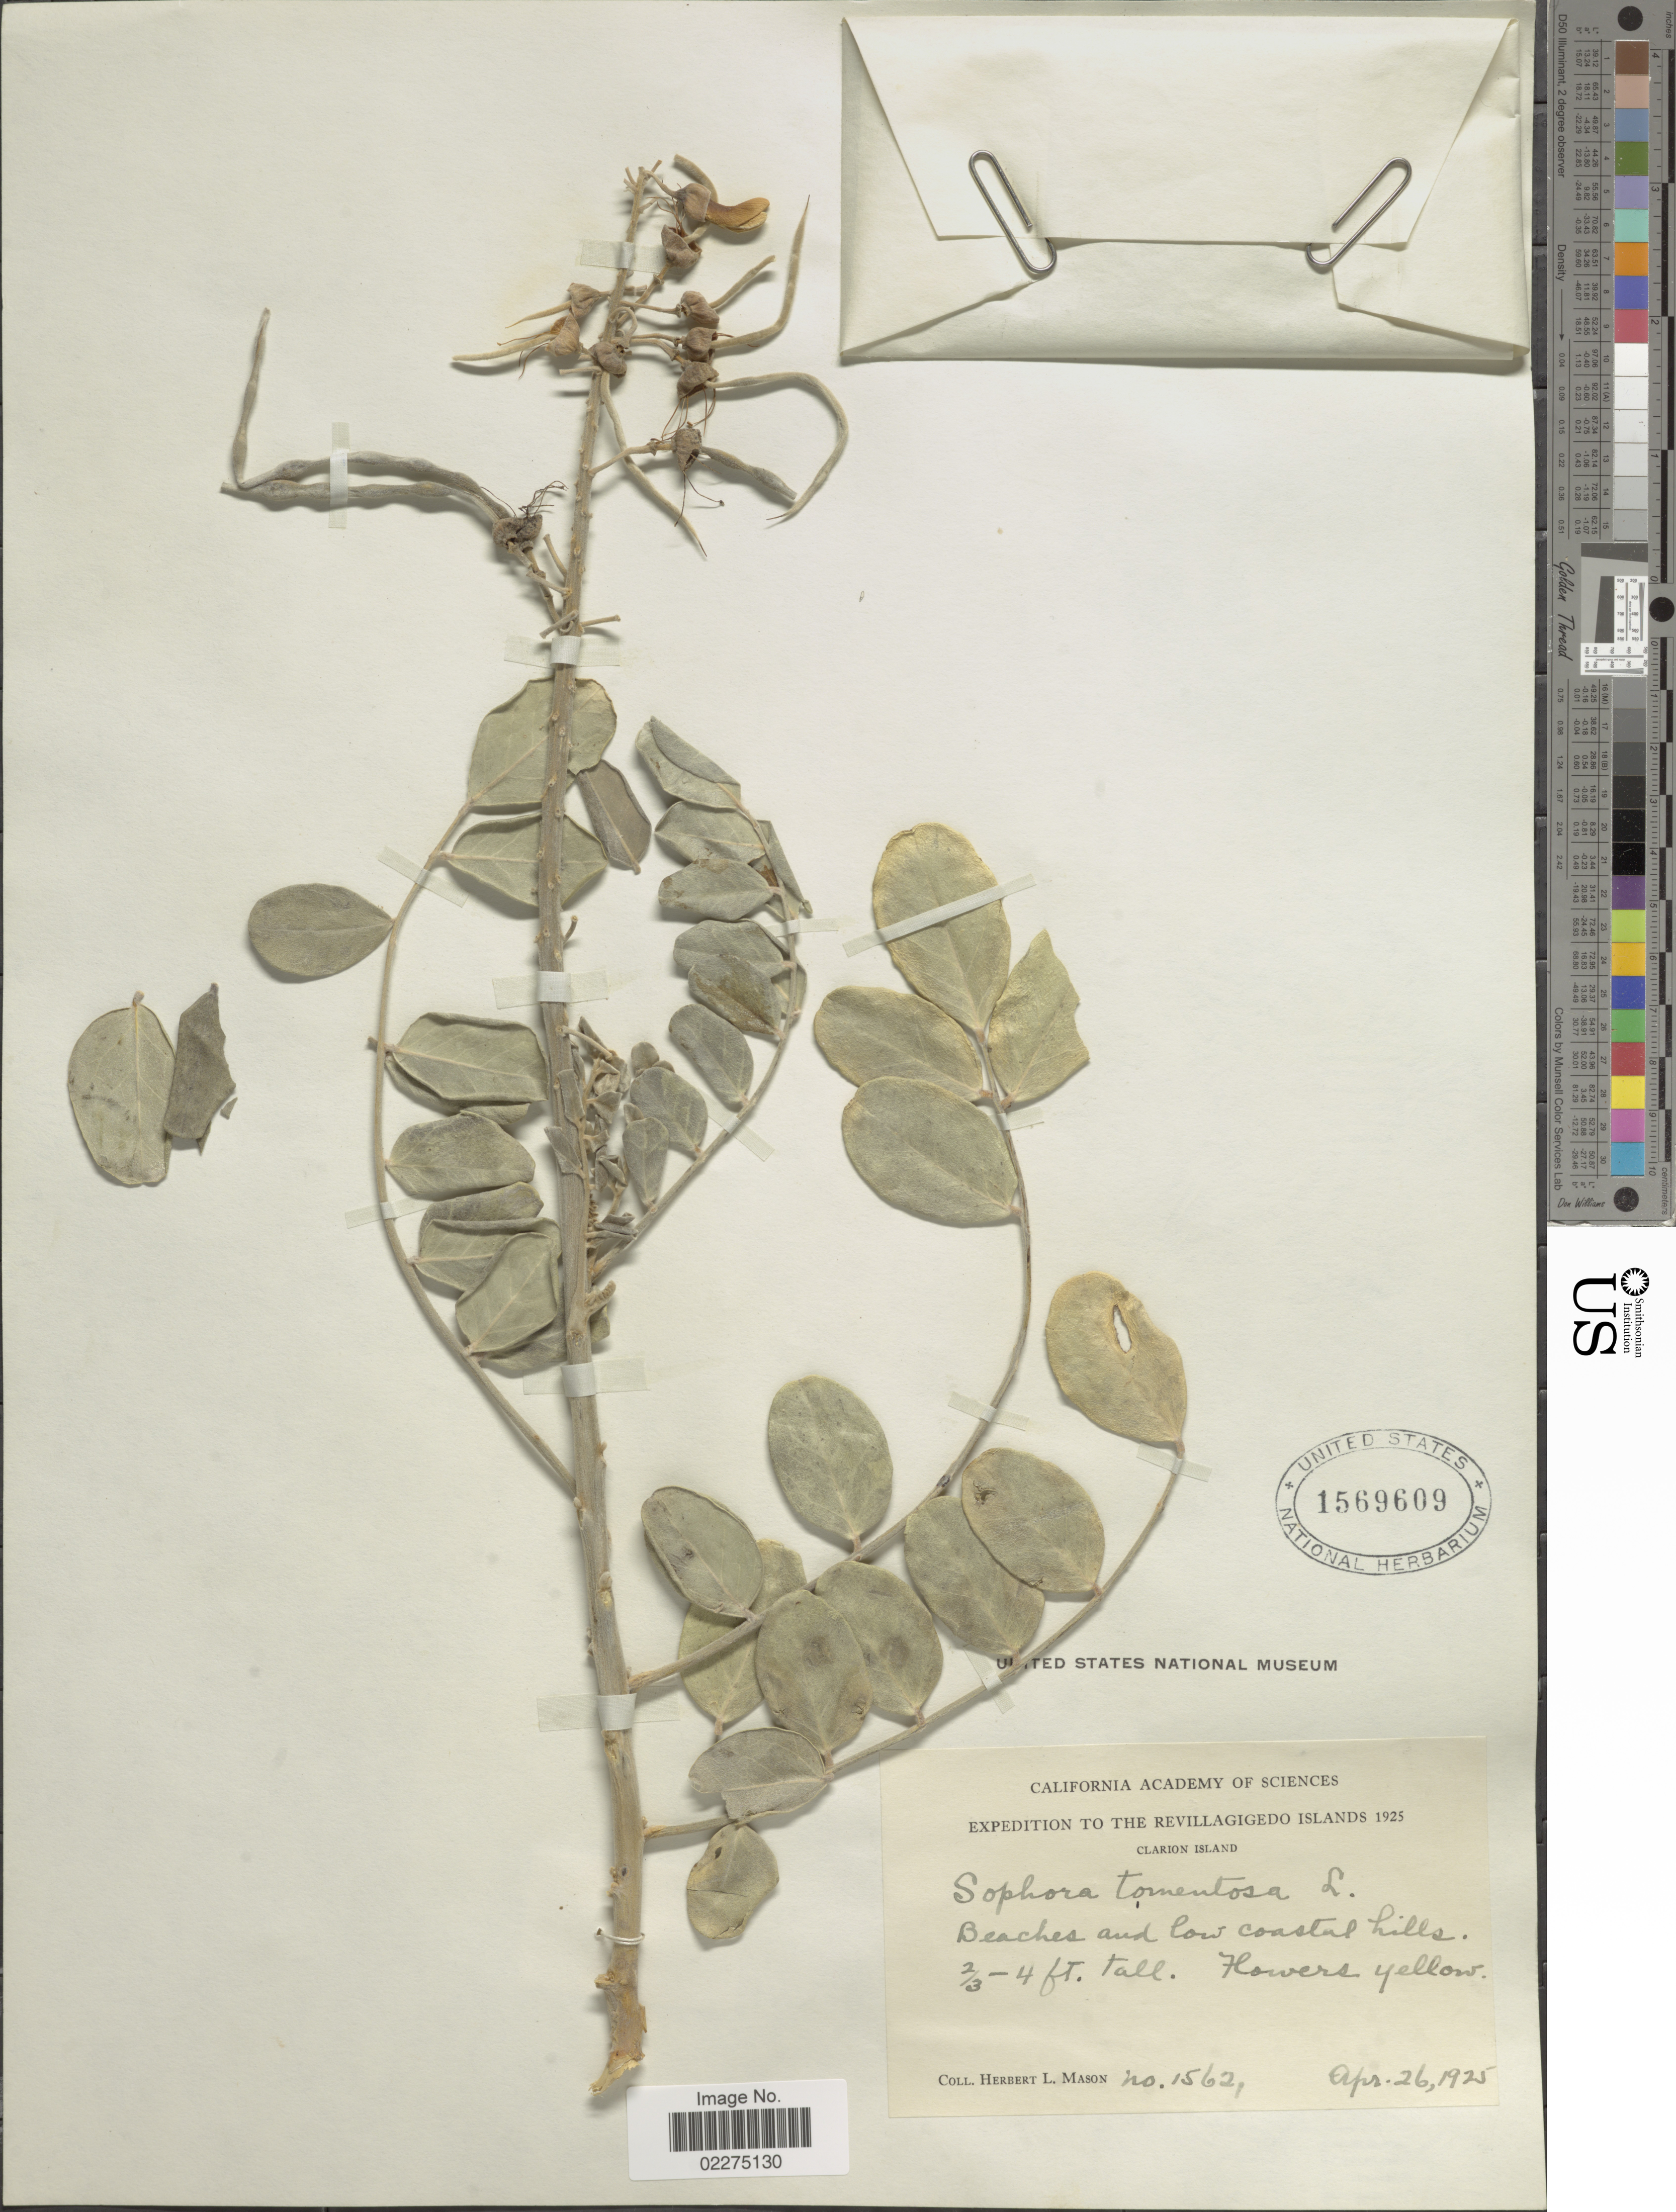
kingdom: Plantae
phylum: Tracheophyta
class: Magnoliopsida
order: Fabales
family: Fabaceae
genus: Sophora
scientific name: Sophora tomentosa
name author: L.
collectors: H. L. Mason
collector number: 1562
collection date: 1925-04-26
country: Mexico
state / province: Colima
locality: Revillagigedo Islands. Clarion Island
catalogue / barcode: US 1569609